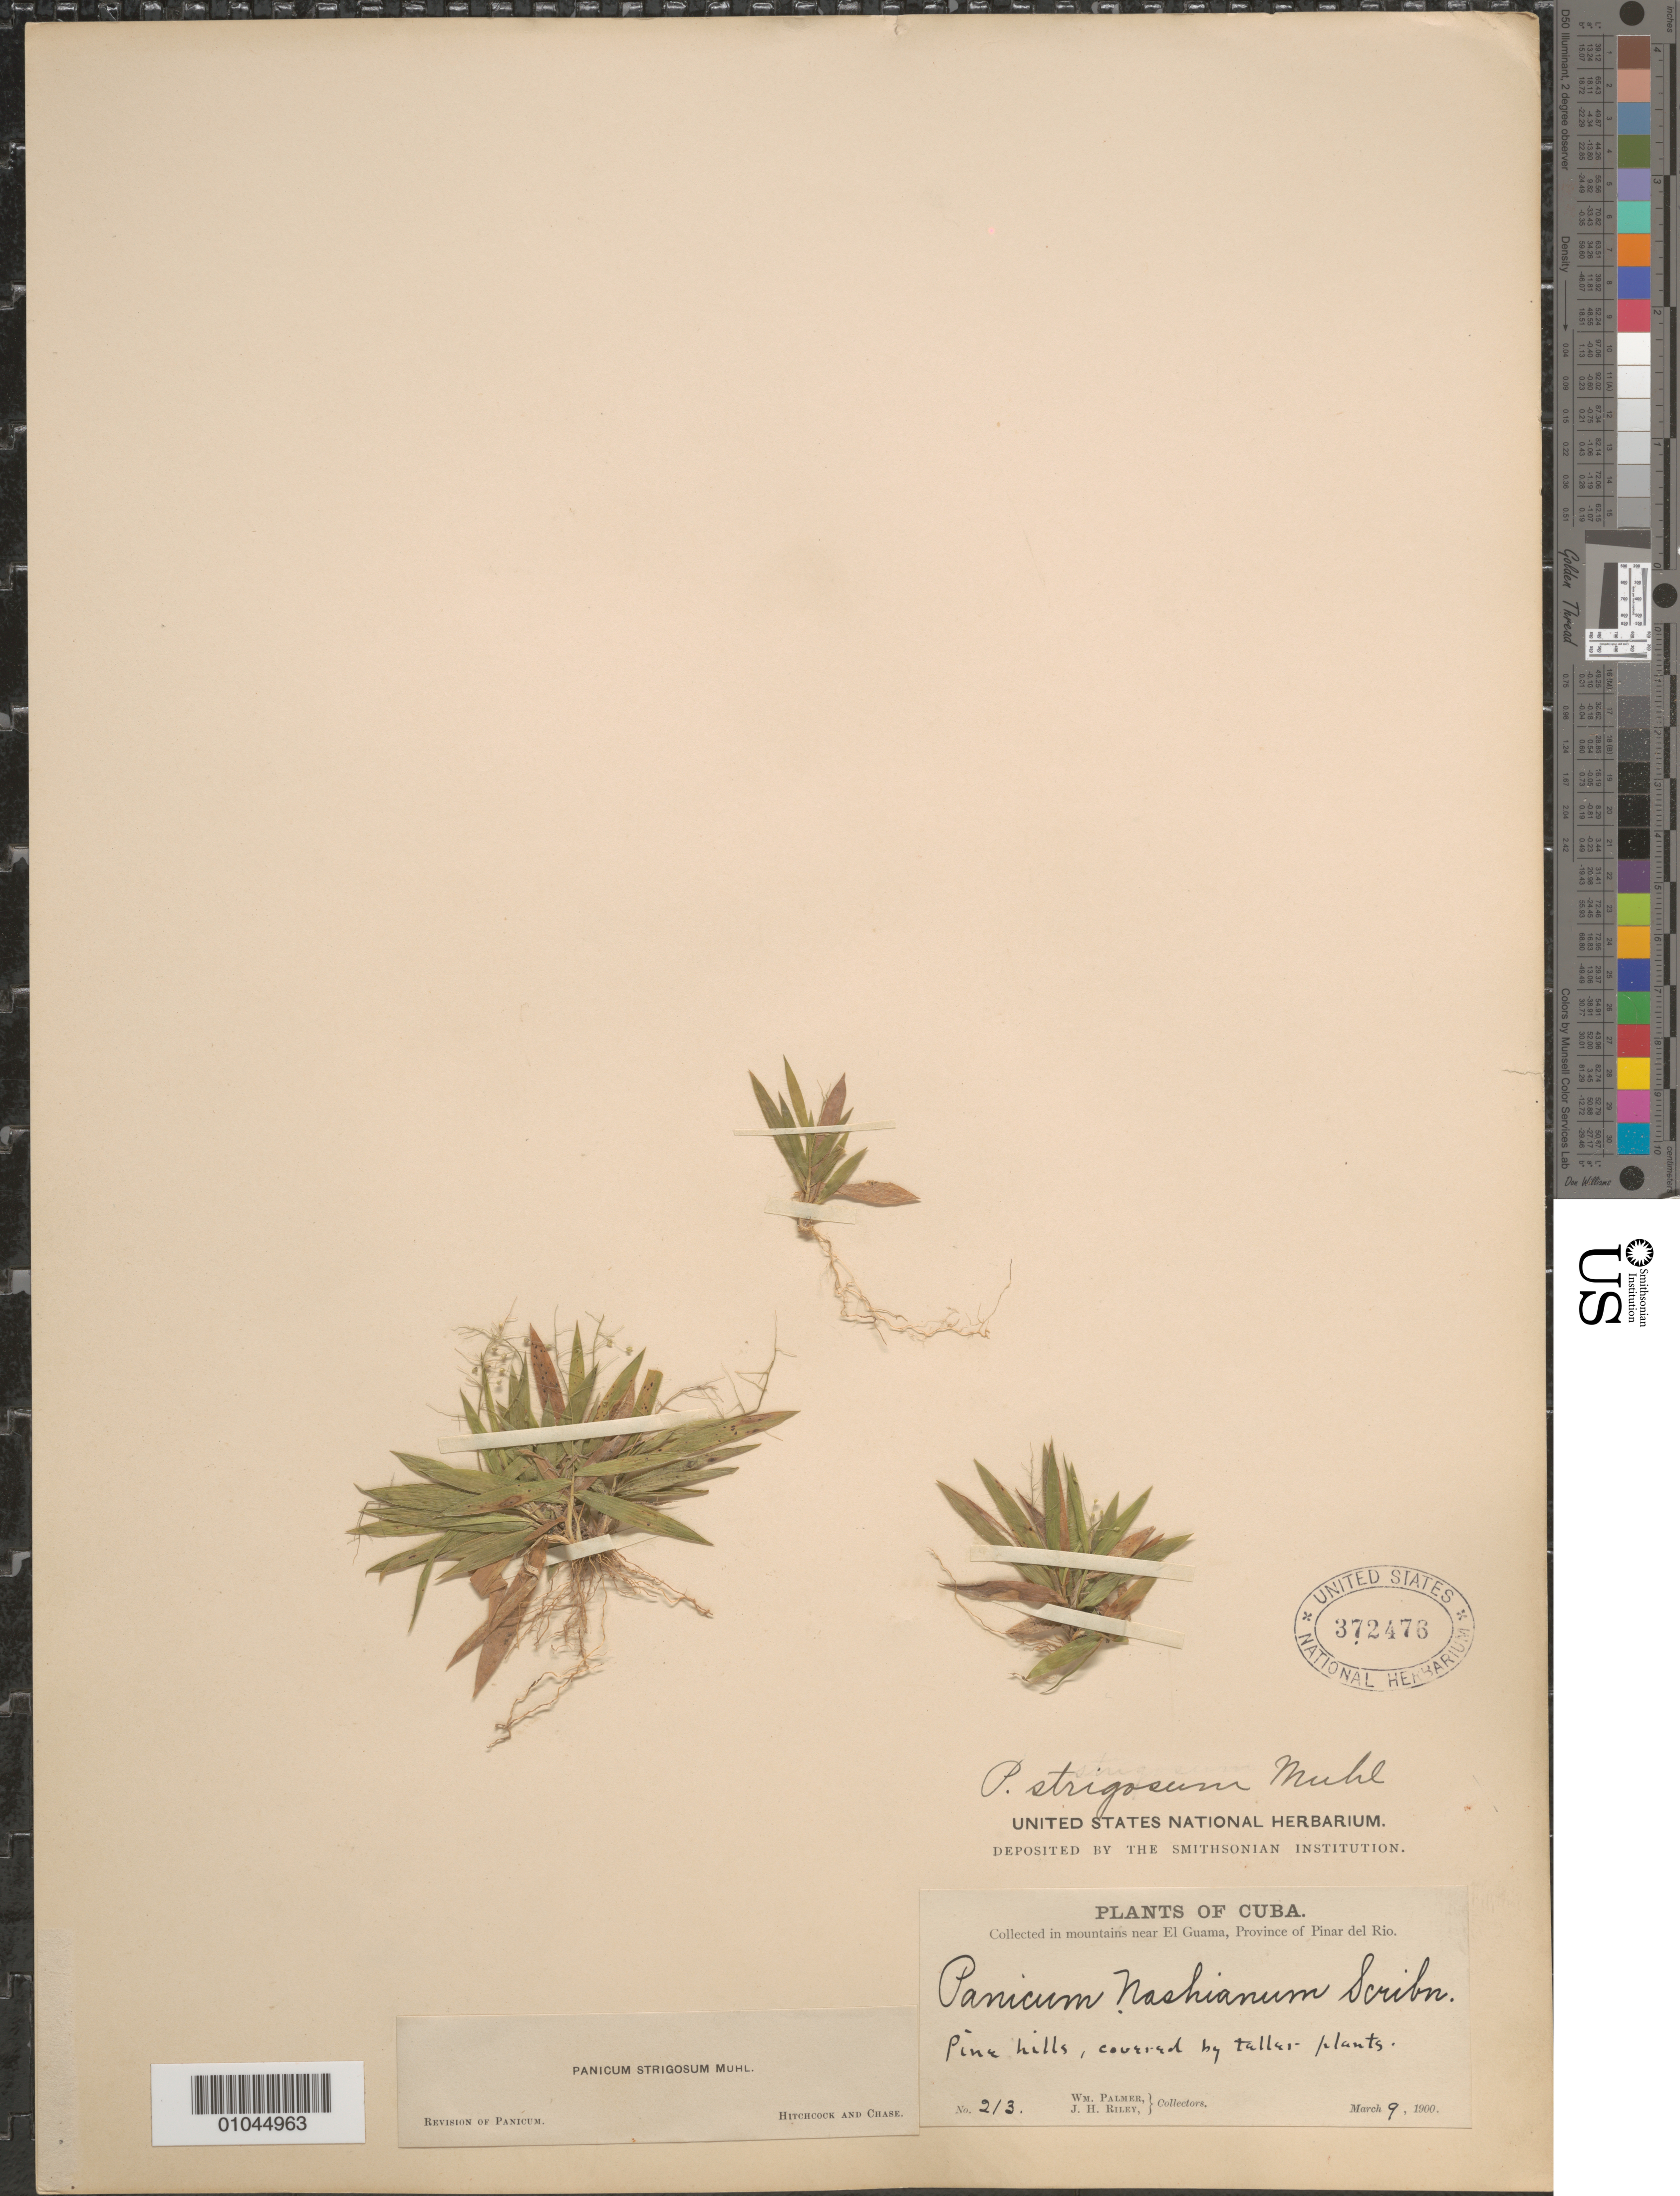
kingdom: Plantae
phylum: Tracheophyta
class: Liliopsida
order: Poales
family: Poaceae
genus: Panicum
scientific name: Panicum strigosum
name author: Muhl. ex Elliott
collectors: W. Palmer & J. H. Riley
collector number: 213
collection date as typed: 09 Mar 1900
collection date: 1900-03-09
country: Cuba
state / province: Pinar del Rio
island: Cuba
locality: In mountains near El Guama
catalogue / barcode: US 372476